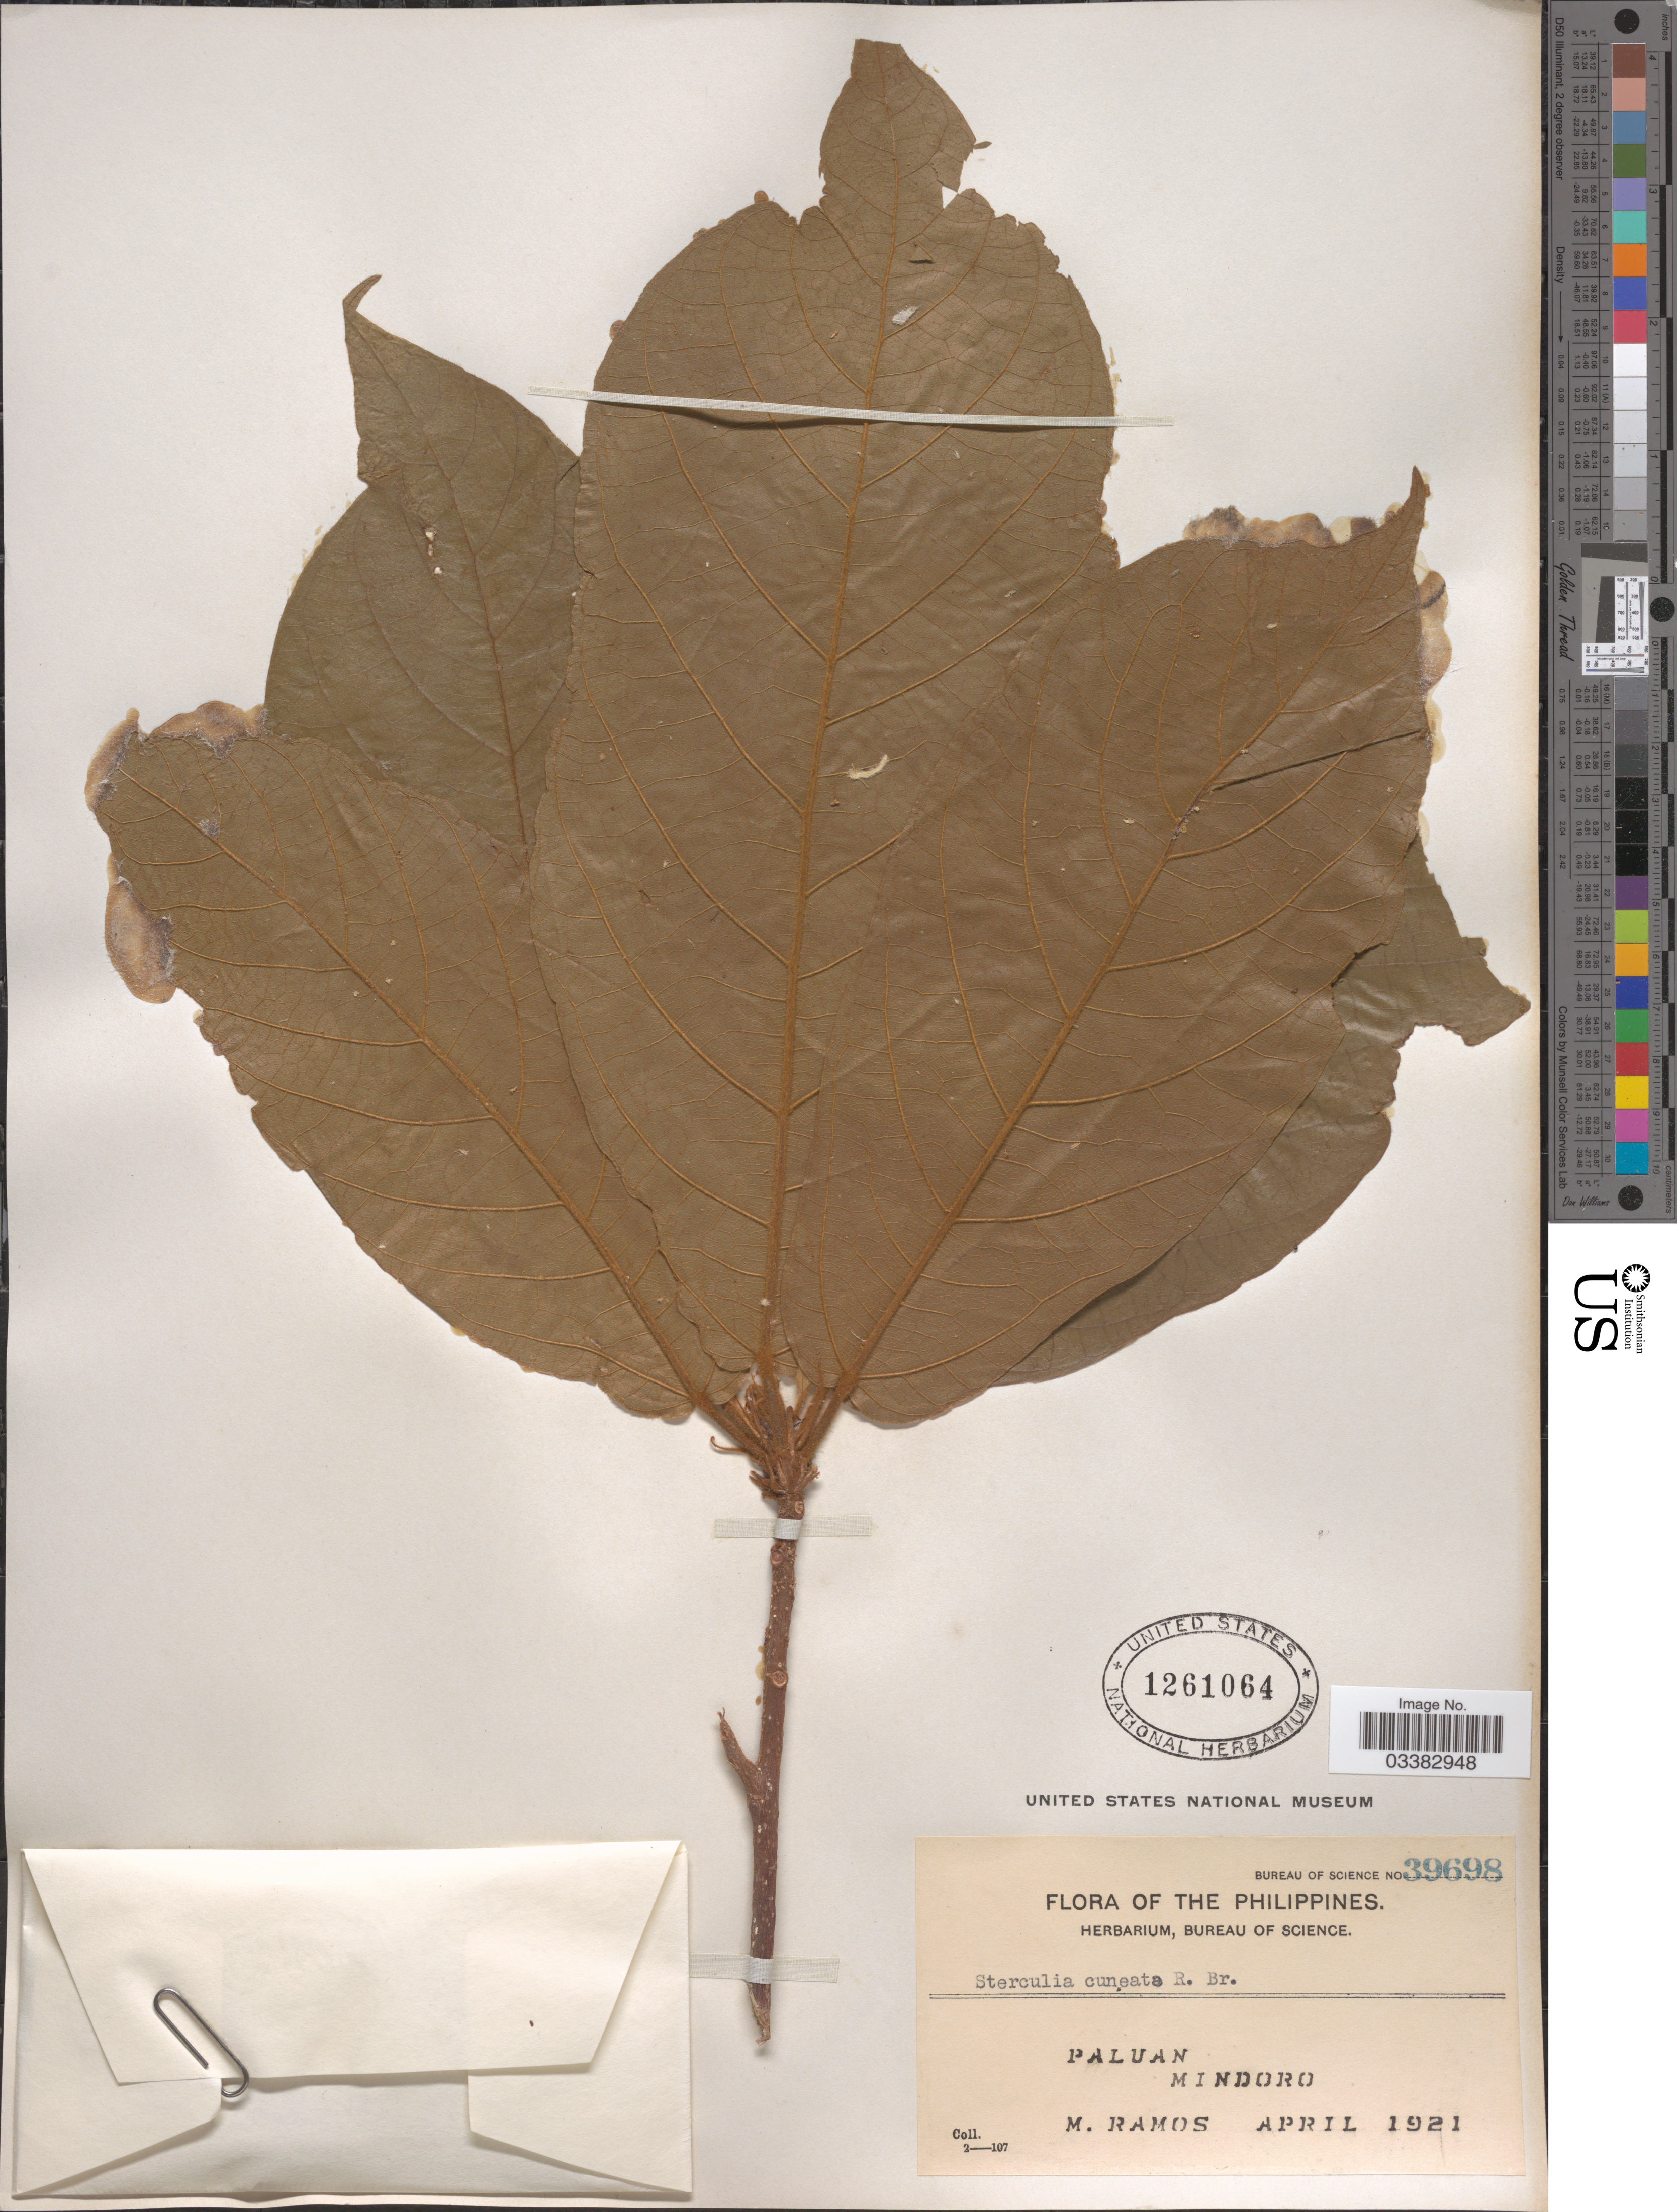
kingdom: Plantae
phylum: Tracheophyta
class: Magnoliopsida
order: Malvales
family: Malvaceae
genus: Sterculia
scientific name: Sterculia cuneata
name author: R. Br.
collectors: M. Ramos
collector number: Bureau of Science 39698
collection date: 1921-04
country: Philippines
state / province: Mimaropa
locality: Paluan, Mindoro.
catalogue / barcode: US 1261064